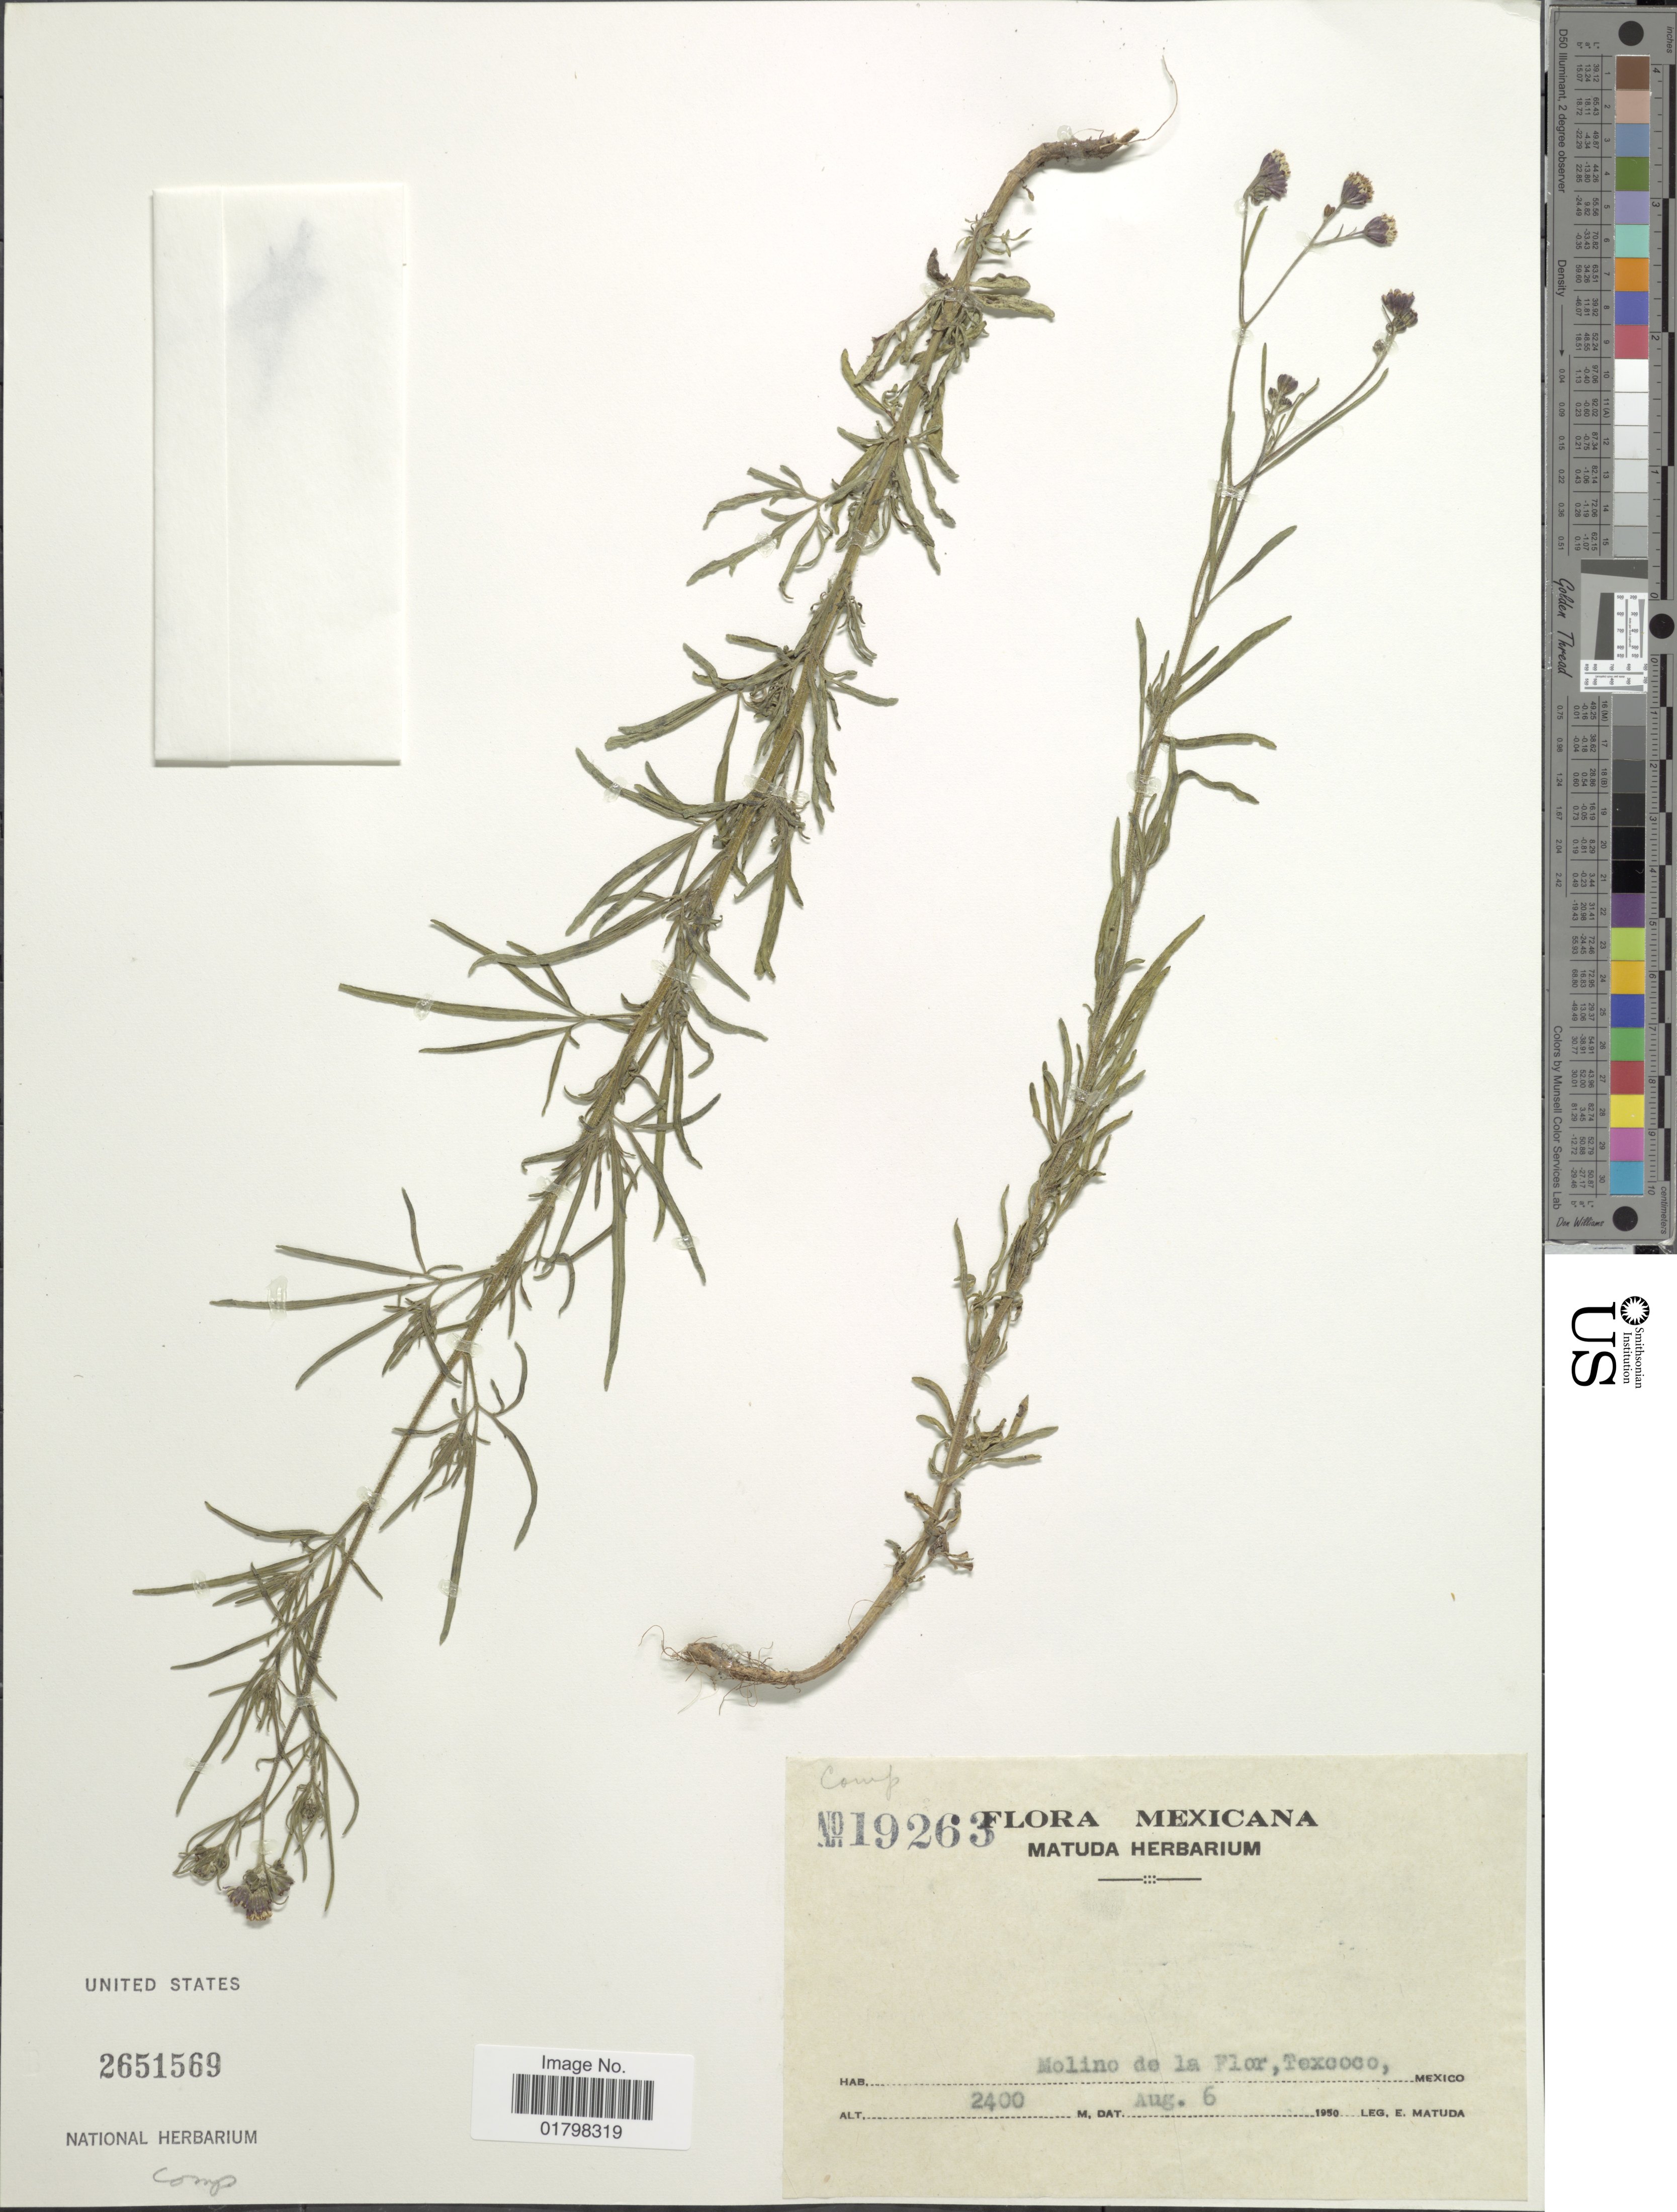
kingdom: Plantae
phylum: Tracheophyta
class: Magnoliopsida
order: Asterales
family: Asteraceae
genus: Schkuhria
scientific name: Schkuhria pinnata var. virgata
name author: (La Llave ex La Llave) Heiser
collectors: E. Matuda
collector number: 19263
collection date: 1950-08-06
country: Mexico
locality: Molino de la Flor, Texcoco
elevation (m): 2400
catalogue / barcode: US 2651569